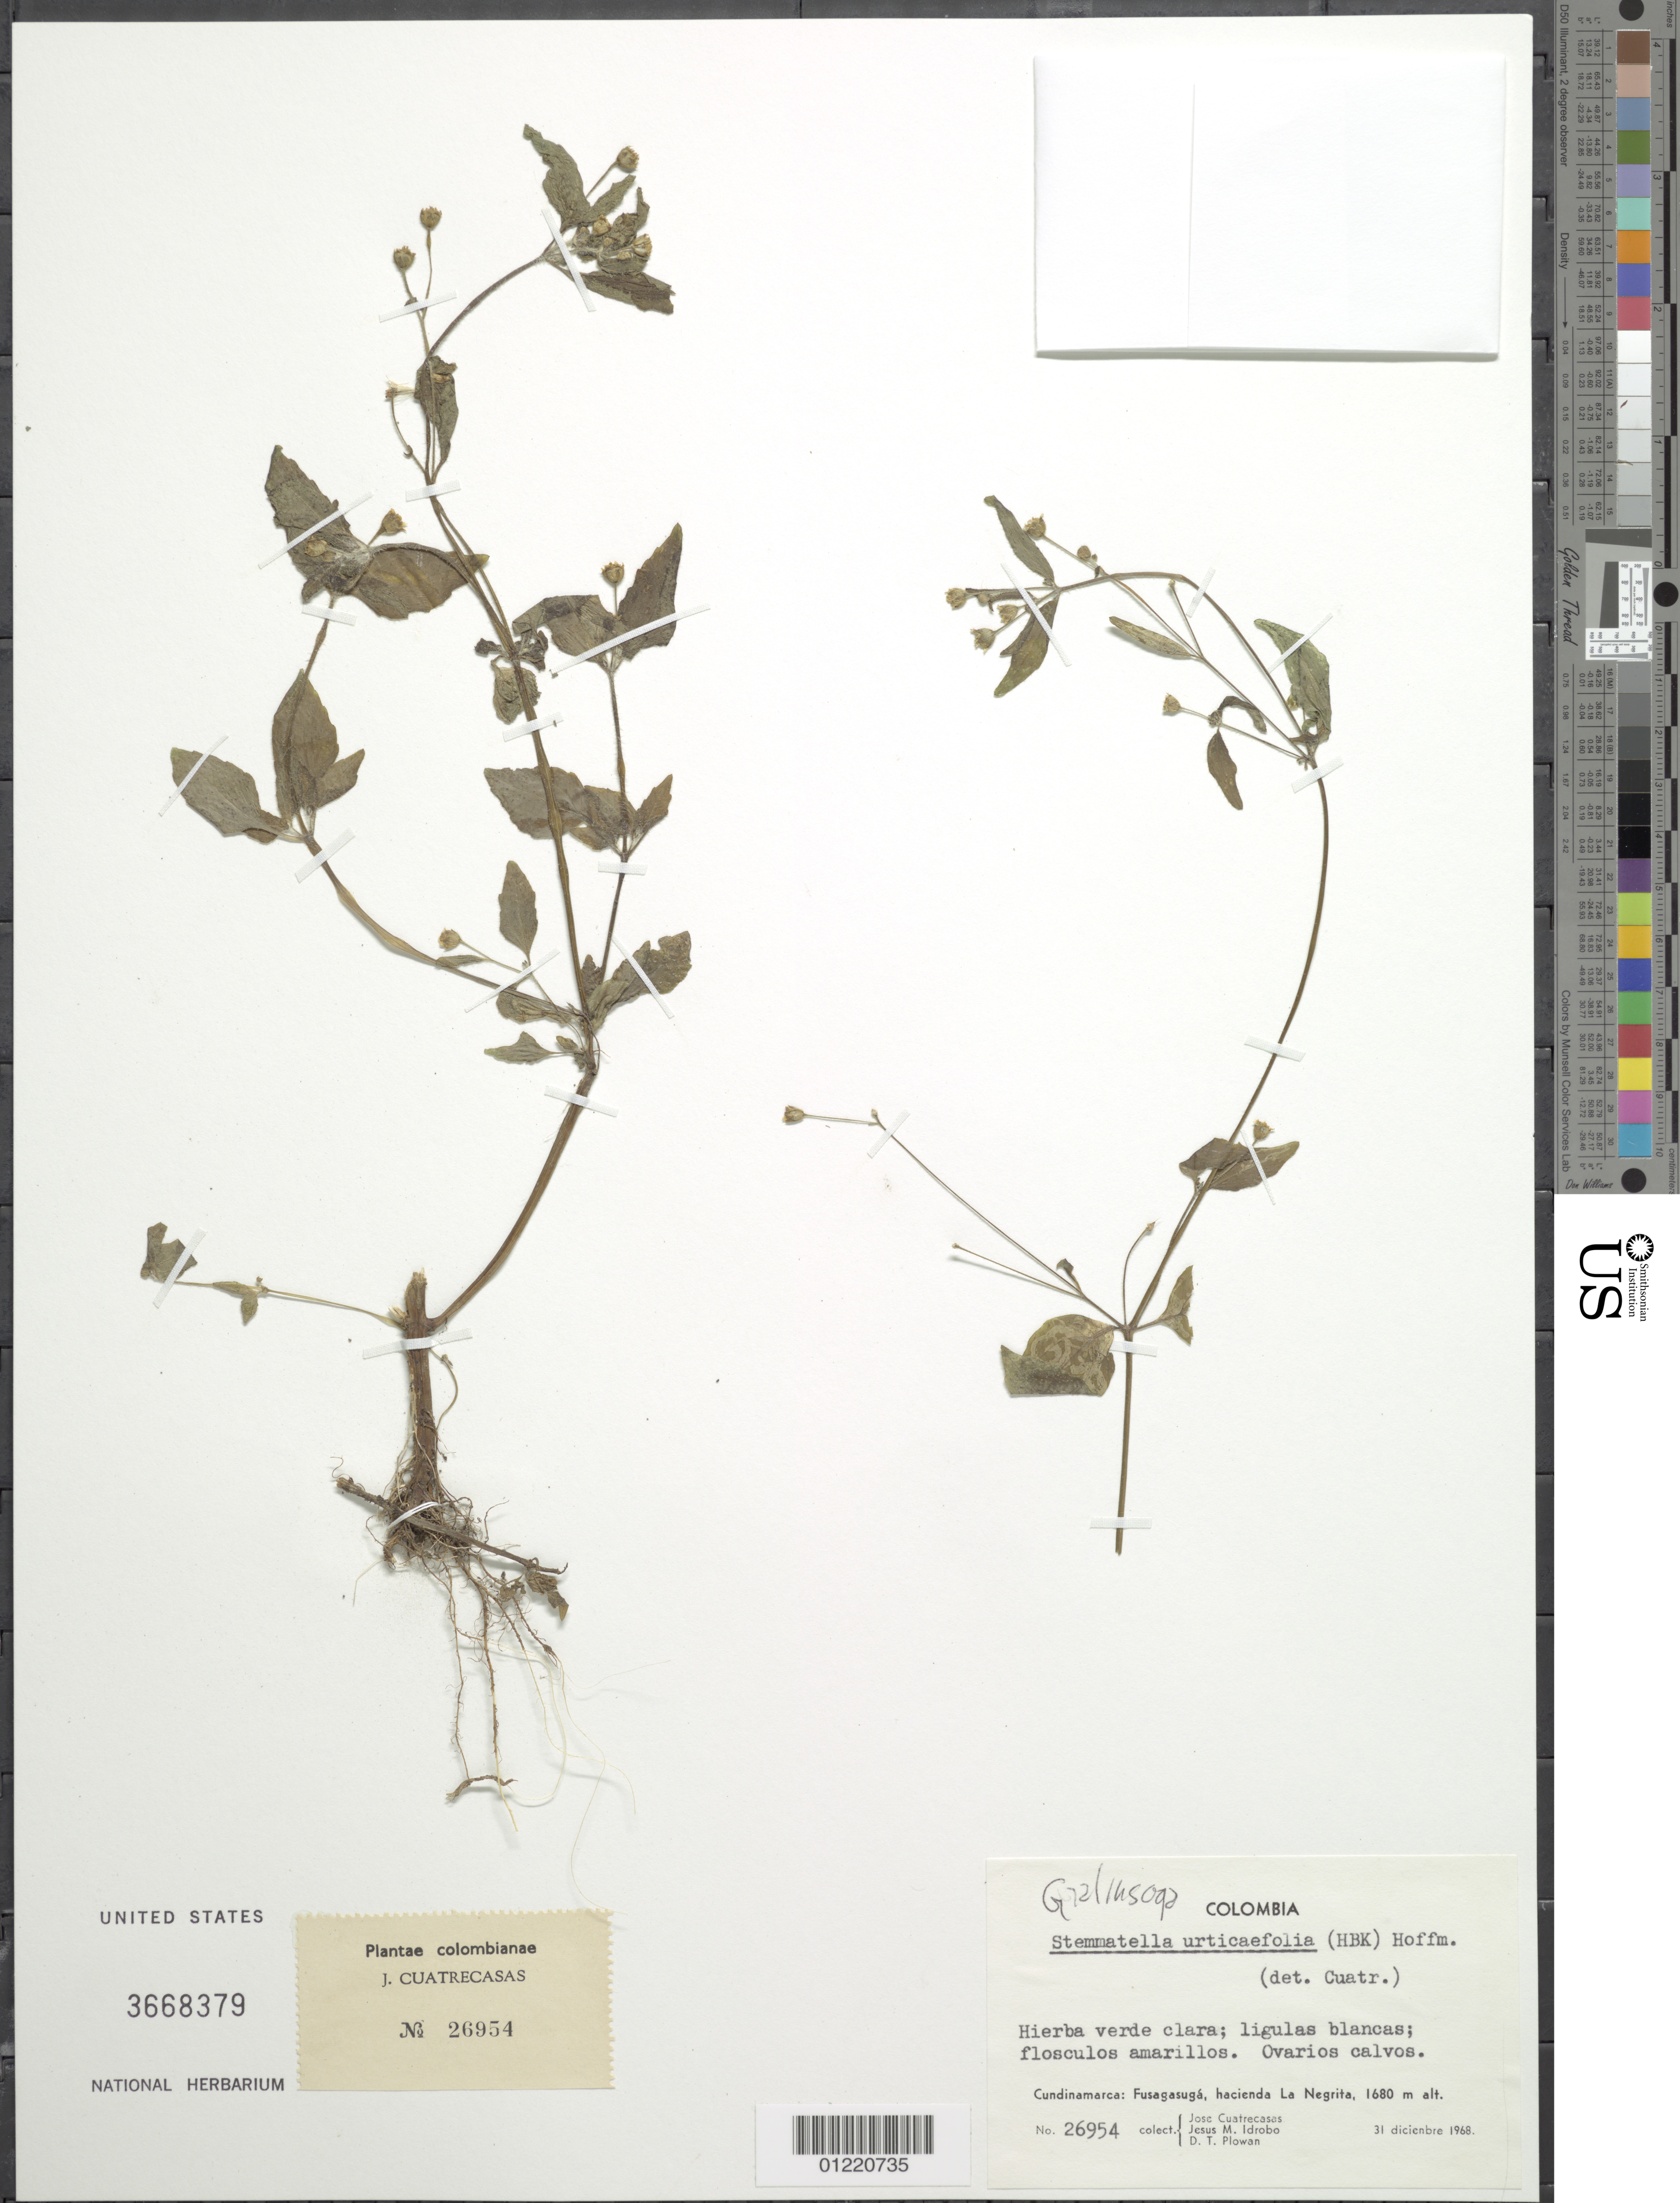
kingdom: Plantae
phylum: Tracheophyta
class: Magnoliopsida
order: Asterales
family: Asteraceae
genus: Galinsoga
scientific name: Galinsoga urticaefolia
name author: Ruiz & Pav.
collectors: J. Cuatrecasas, J. M. Idrobo & D. Plowan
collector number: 26954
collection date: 1968-12-31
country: Colombia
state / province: Cundinamarca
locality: Fusagasuga, hacienda La Negrita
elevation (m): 1680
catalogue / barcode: US 3668379